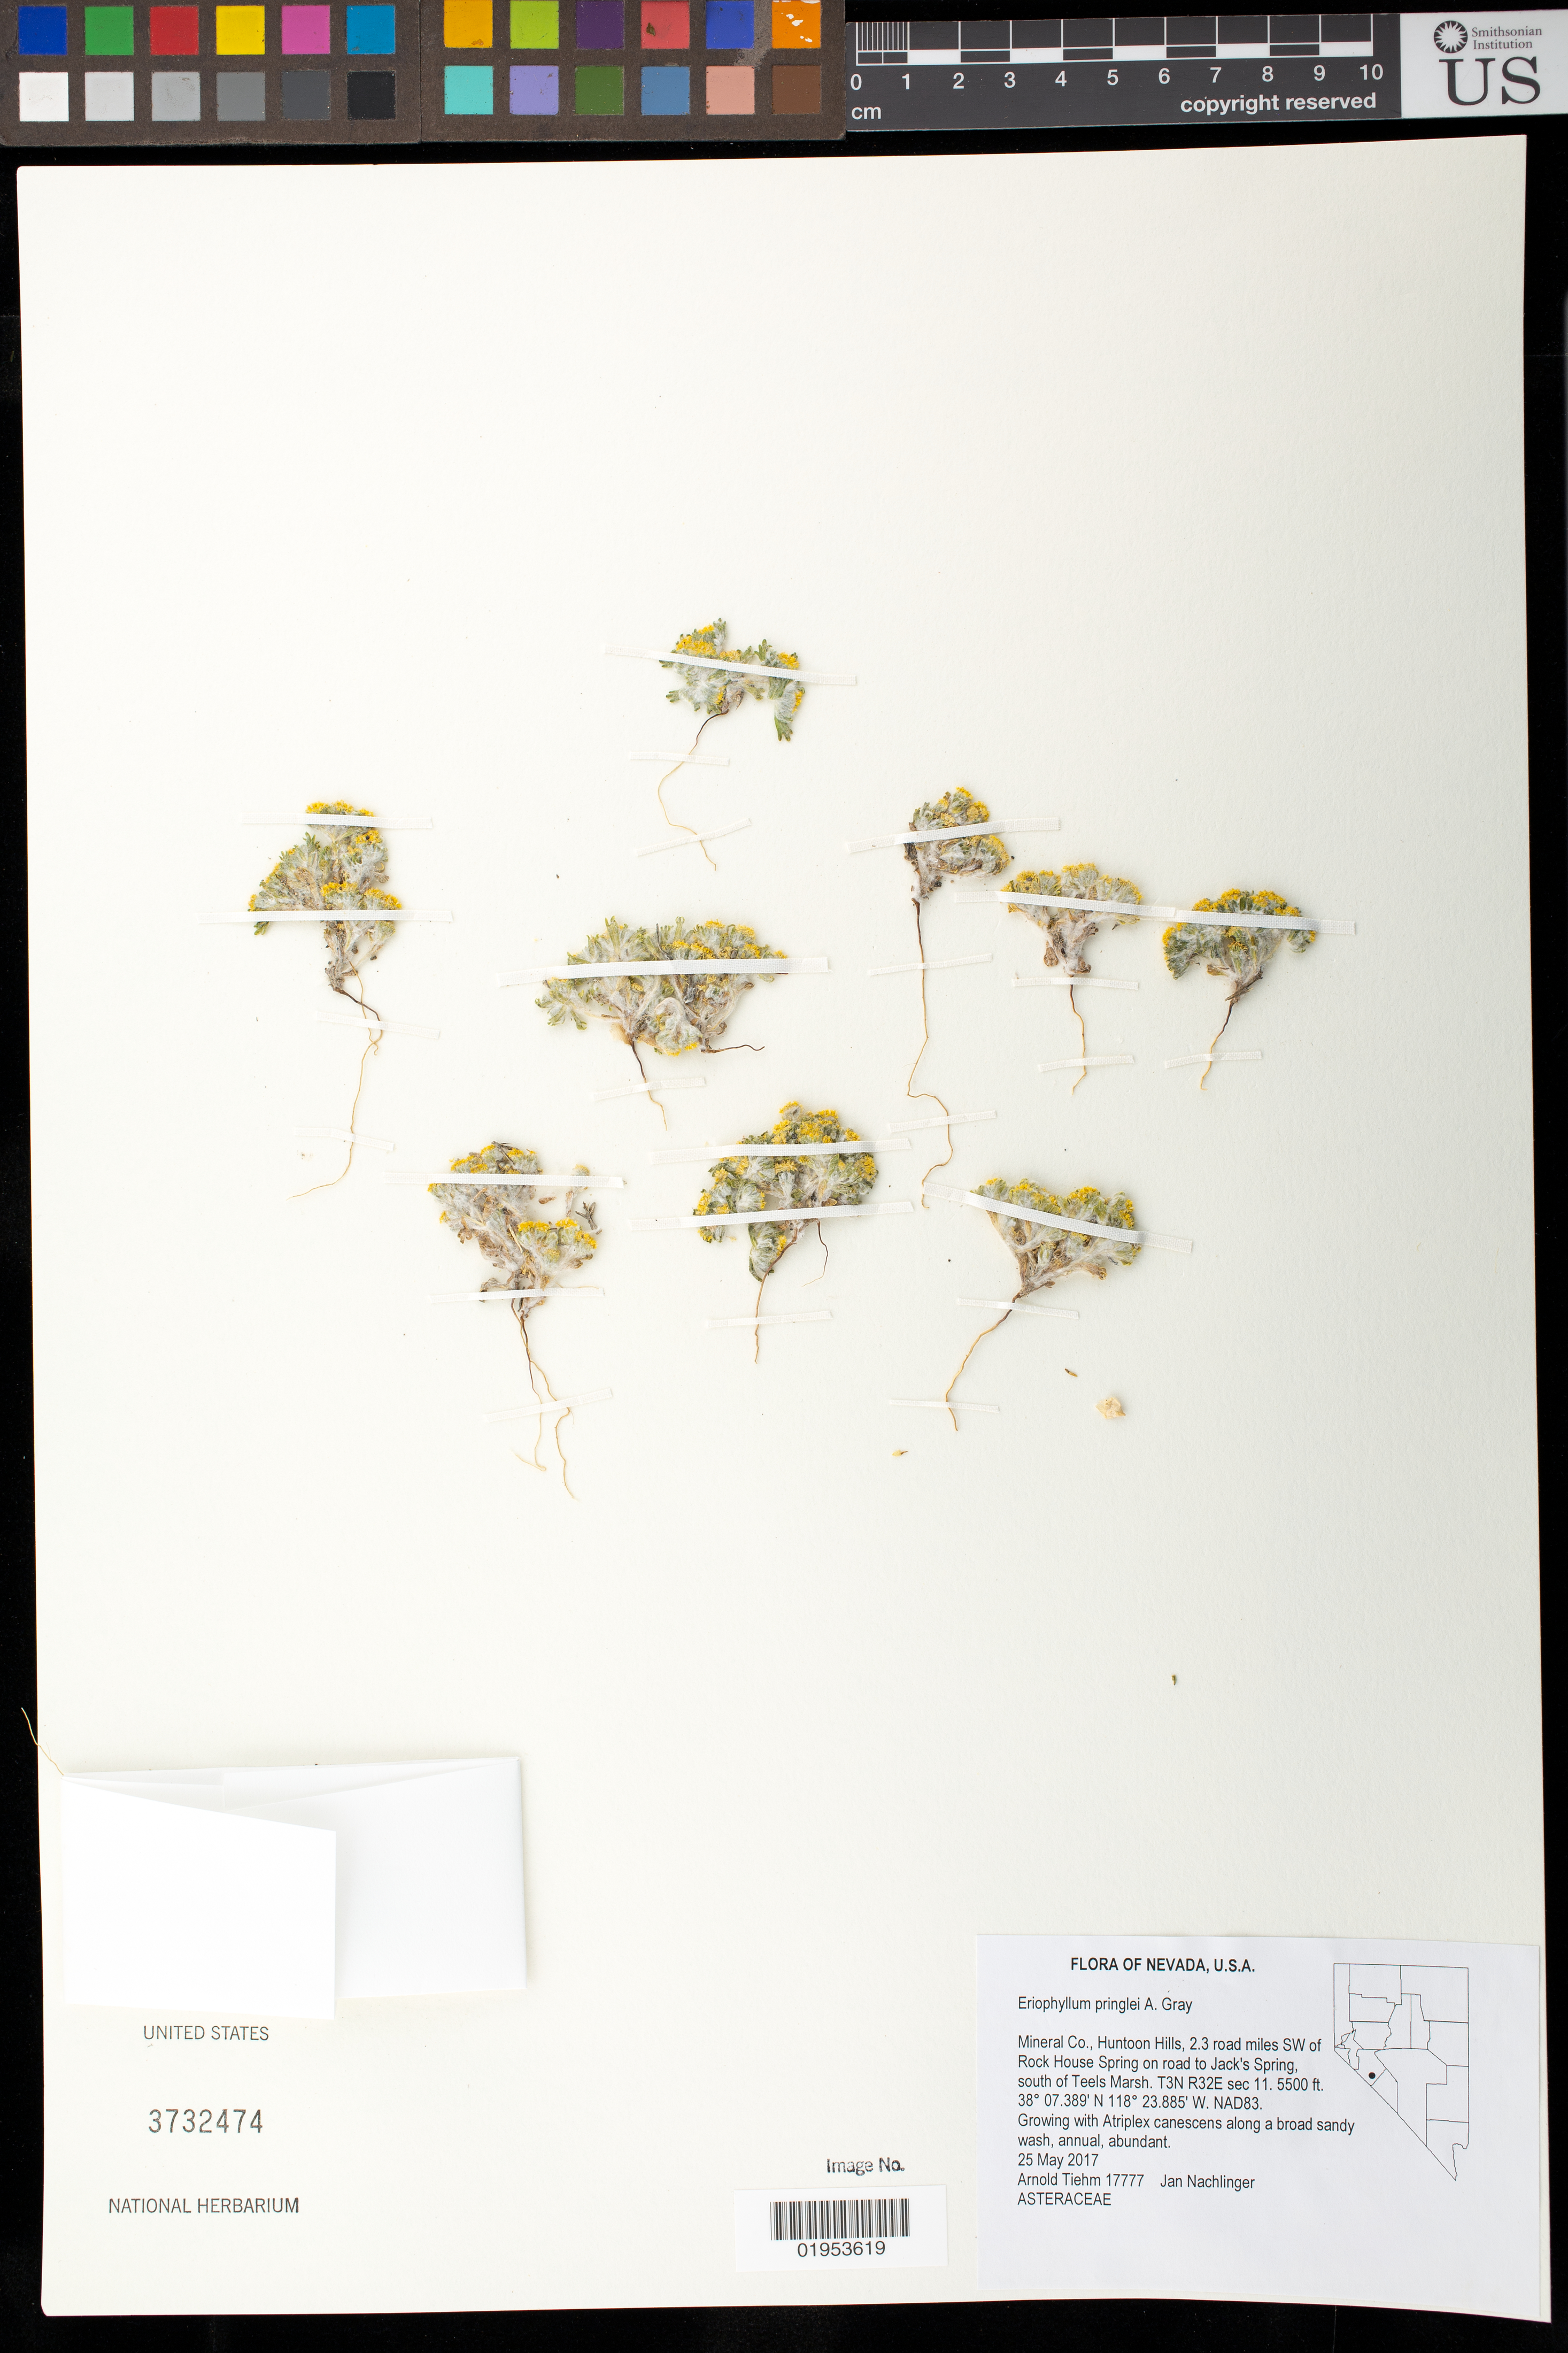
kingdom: Plantae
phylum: Tracheophyta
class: Magnoliopsida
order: Asterales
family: Asteraceae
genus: Eriophyllum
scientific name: Eriophyllum pringlei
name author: A. Gray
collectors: A. Tiehm & J. Nachlinger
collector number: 17777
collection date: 2017-05-25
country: United States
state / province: Nevada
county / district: Mineral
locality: Huntoon Hills, 2.3 road miles SW of Rock House Spring on road to Jack's Spring, S of Teels Marsh.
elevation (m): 1676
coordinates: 38 07.389 N, 118 23.885 W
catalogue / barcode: US 3732474